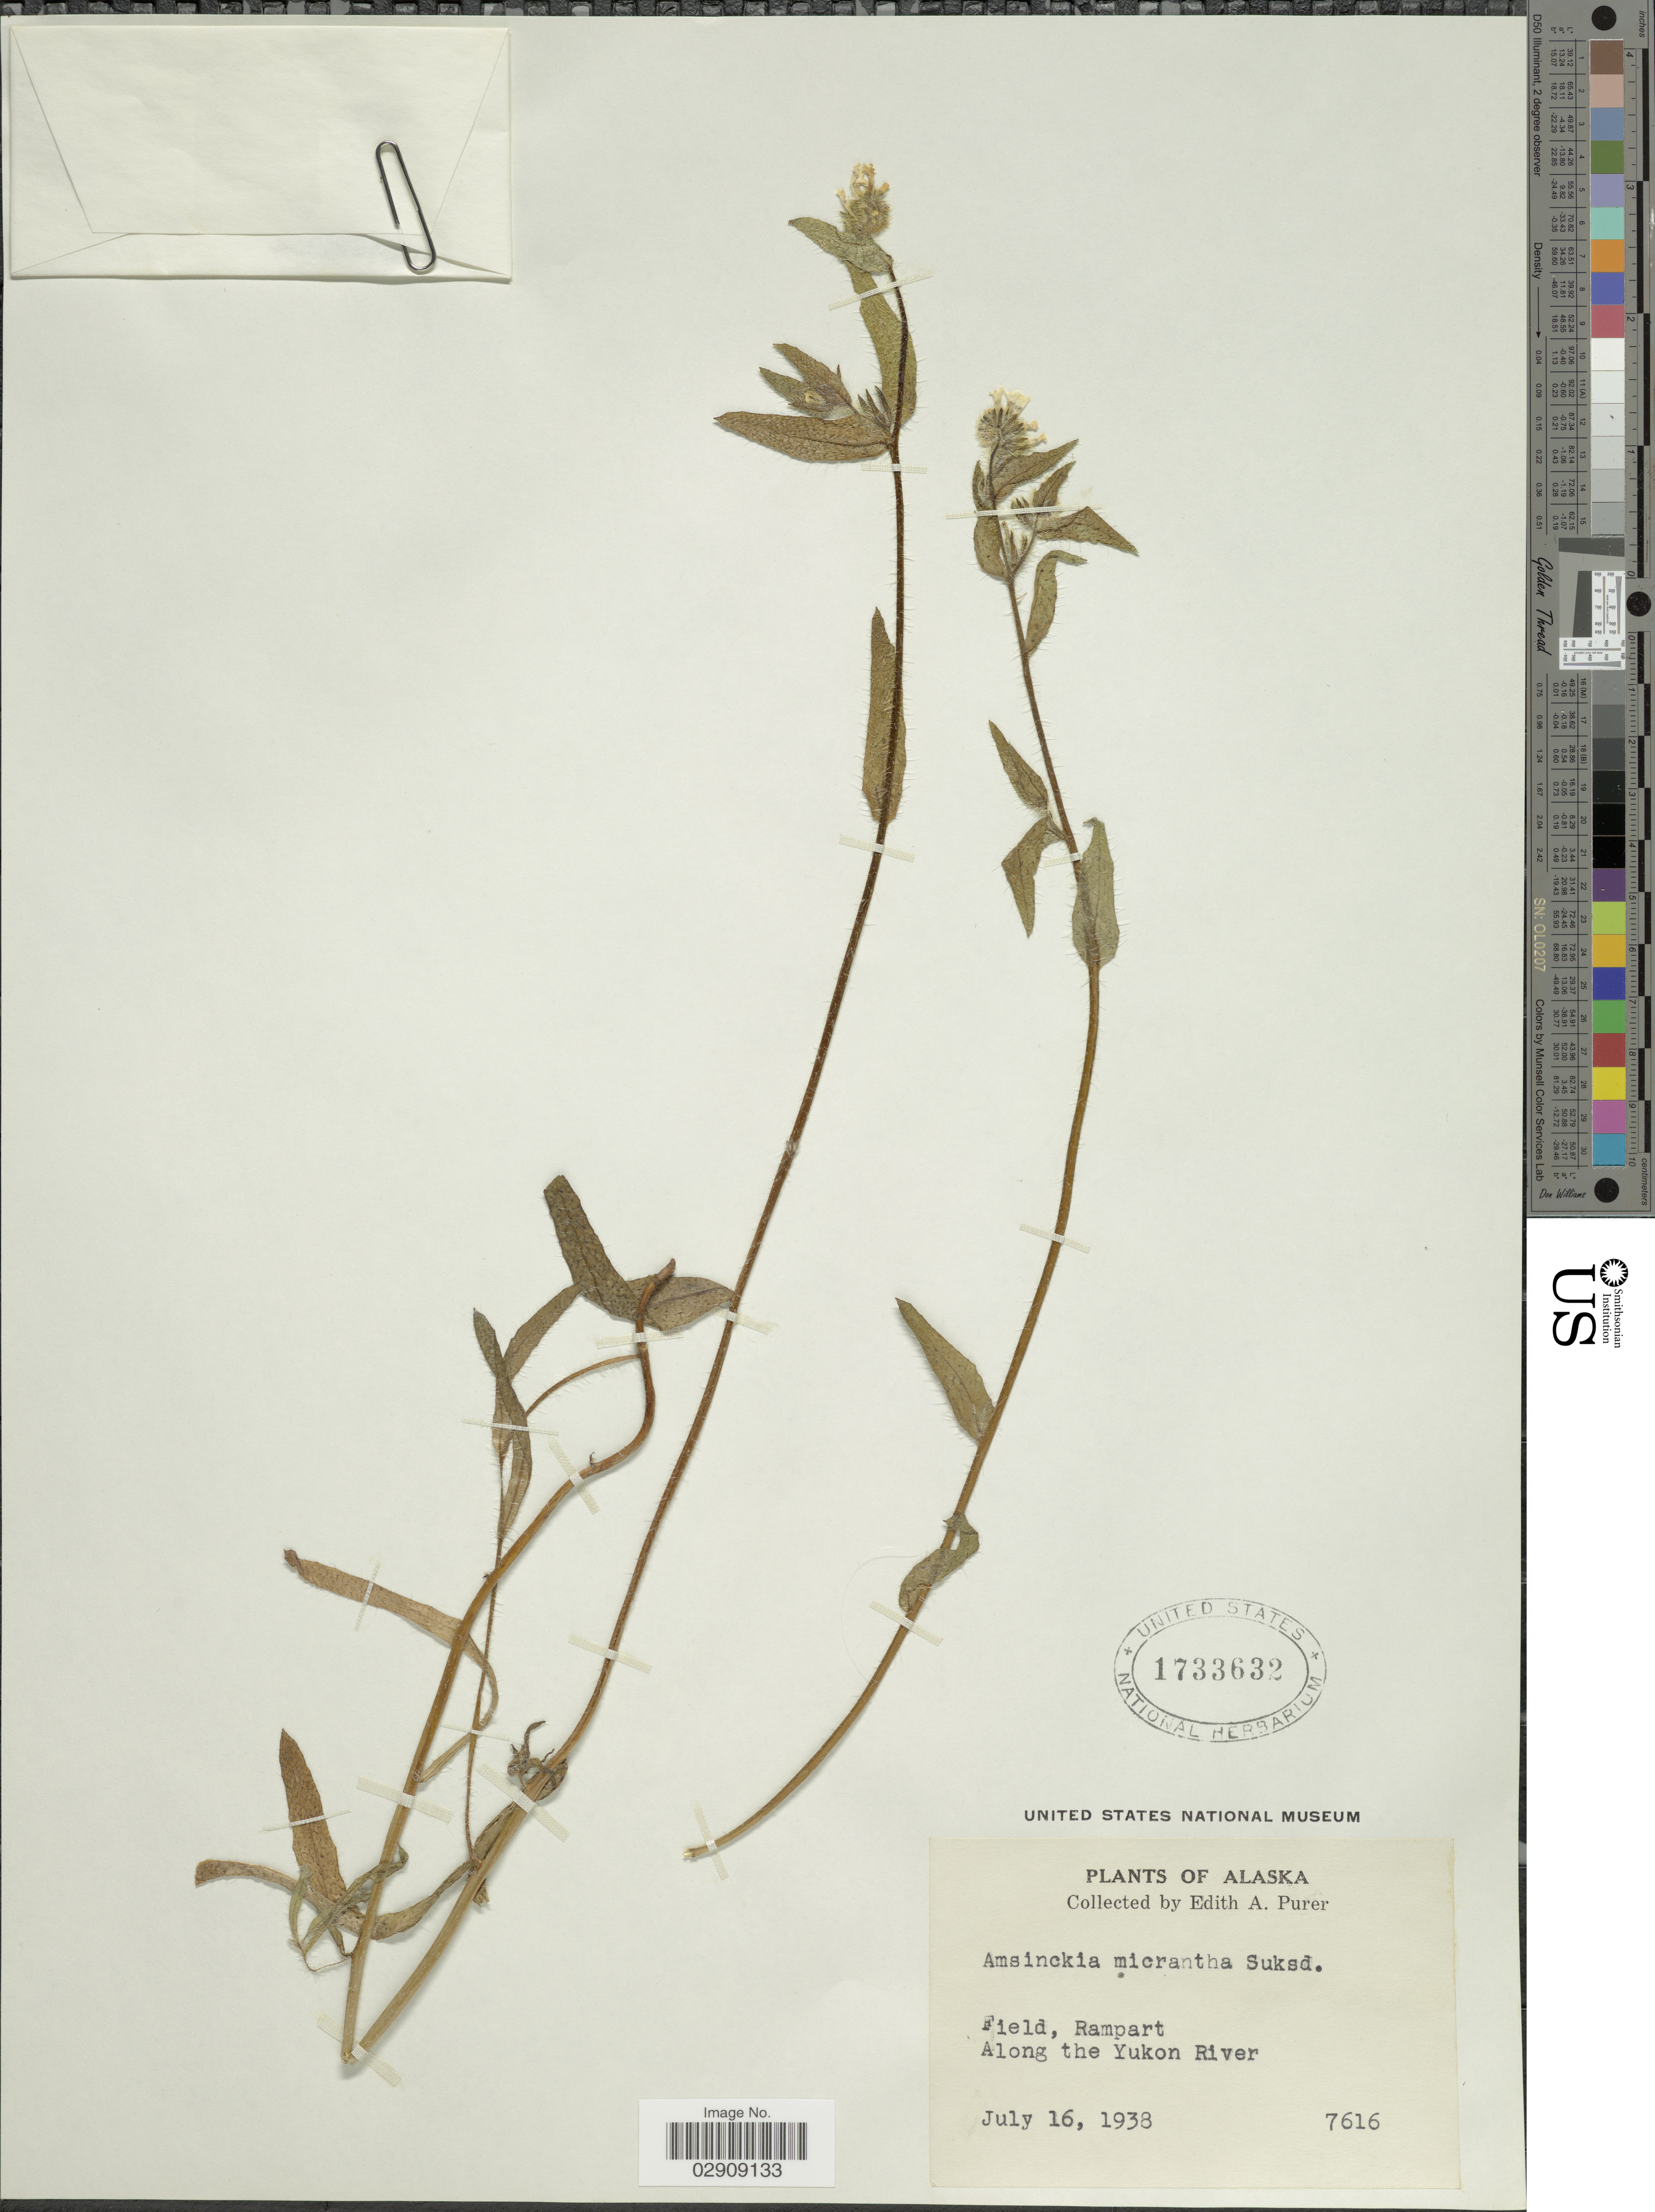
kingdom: Plantae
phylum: Tracheophyta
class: Magnoliopsida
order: Boraginales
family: Boraginaceae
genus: Amsinckia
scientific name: Amsinckia lycopsoides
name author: Lehm.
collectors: E. Purer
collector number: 7616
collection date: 1938-07-16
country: United States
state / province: Alaska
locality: Field, Rampart. Along the Yukon River.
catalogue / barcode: US 1733632